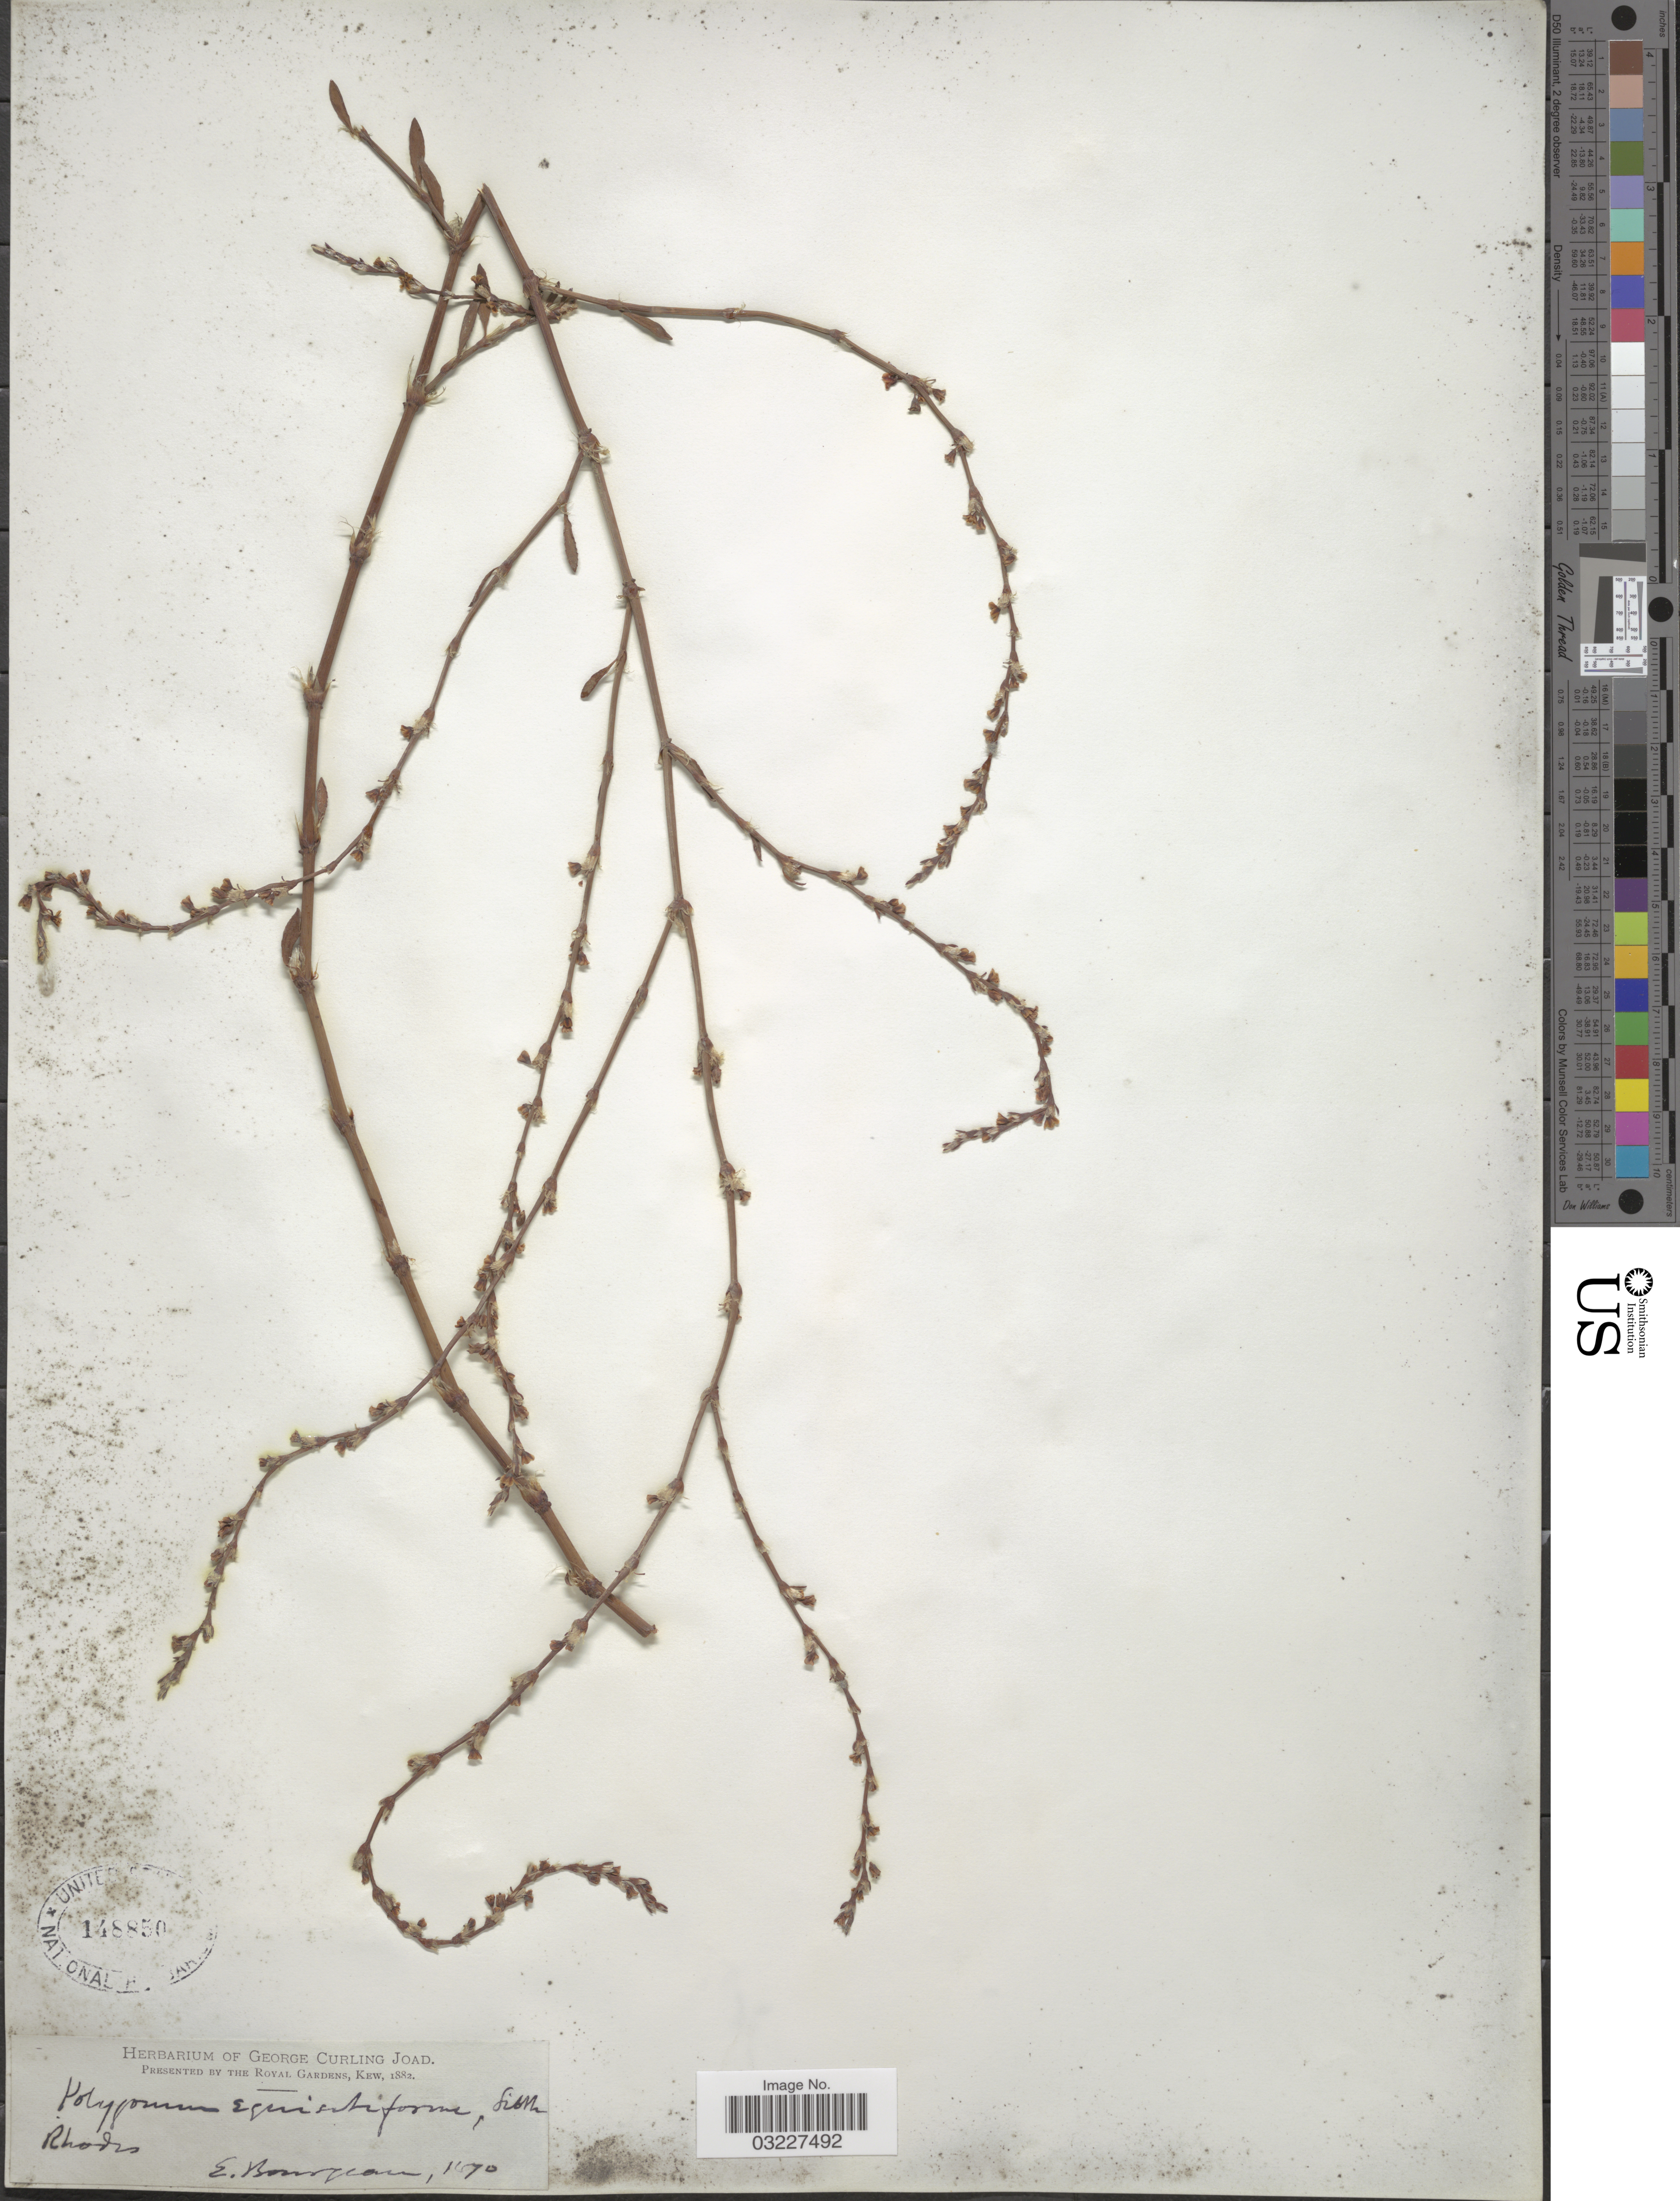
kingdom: Plantae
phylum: Tracheophyta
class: Magnoliopsida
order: Caryophyllales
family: Polygonaceae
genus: Polygonum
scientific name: Polygonum equisetiforme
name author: Sm.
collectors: E. Bourgeau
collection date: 1890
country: Greece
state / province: South Aegean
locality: Rhodes.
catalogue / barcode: US 148850